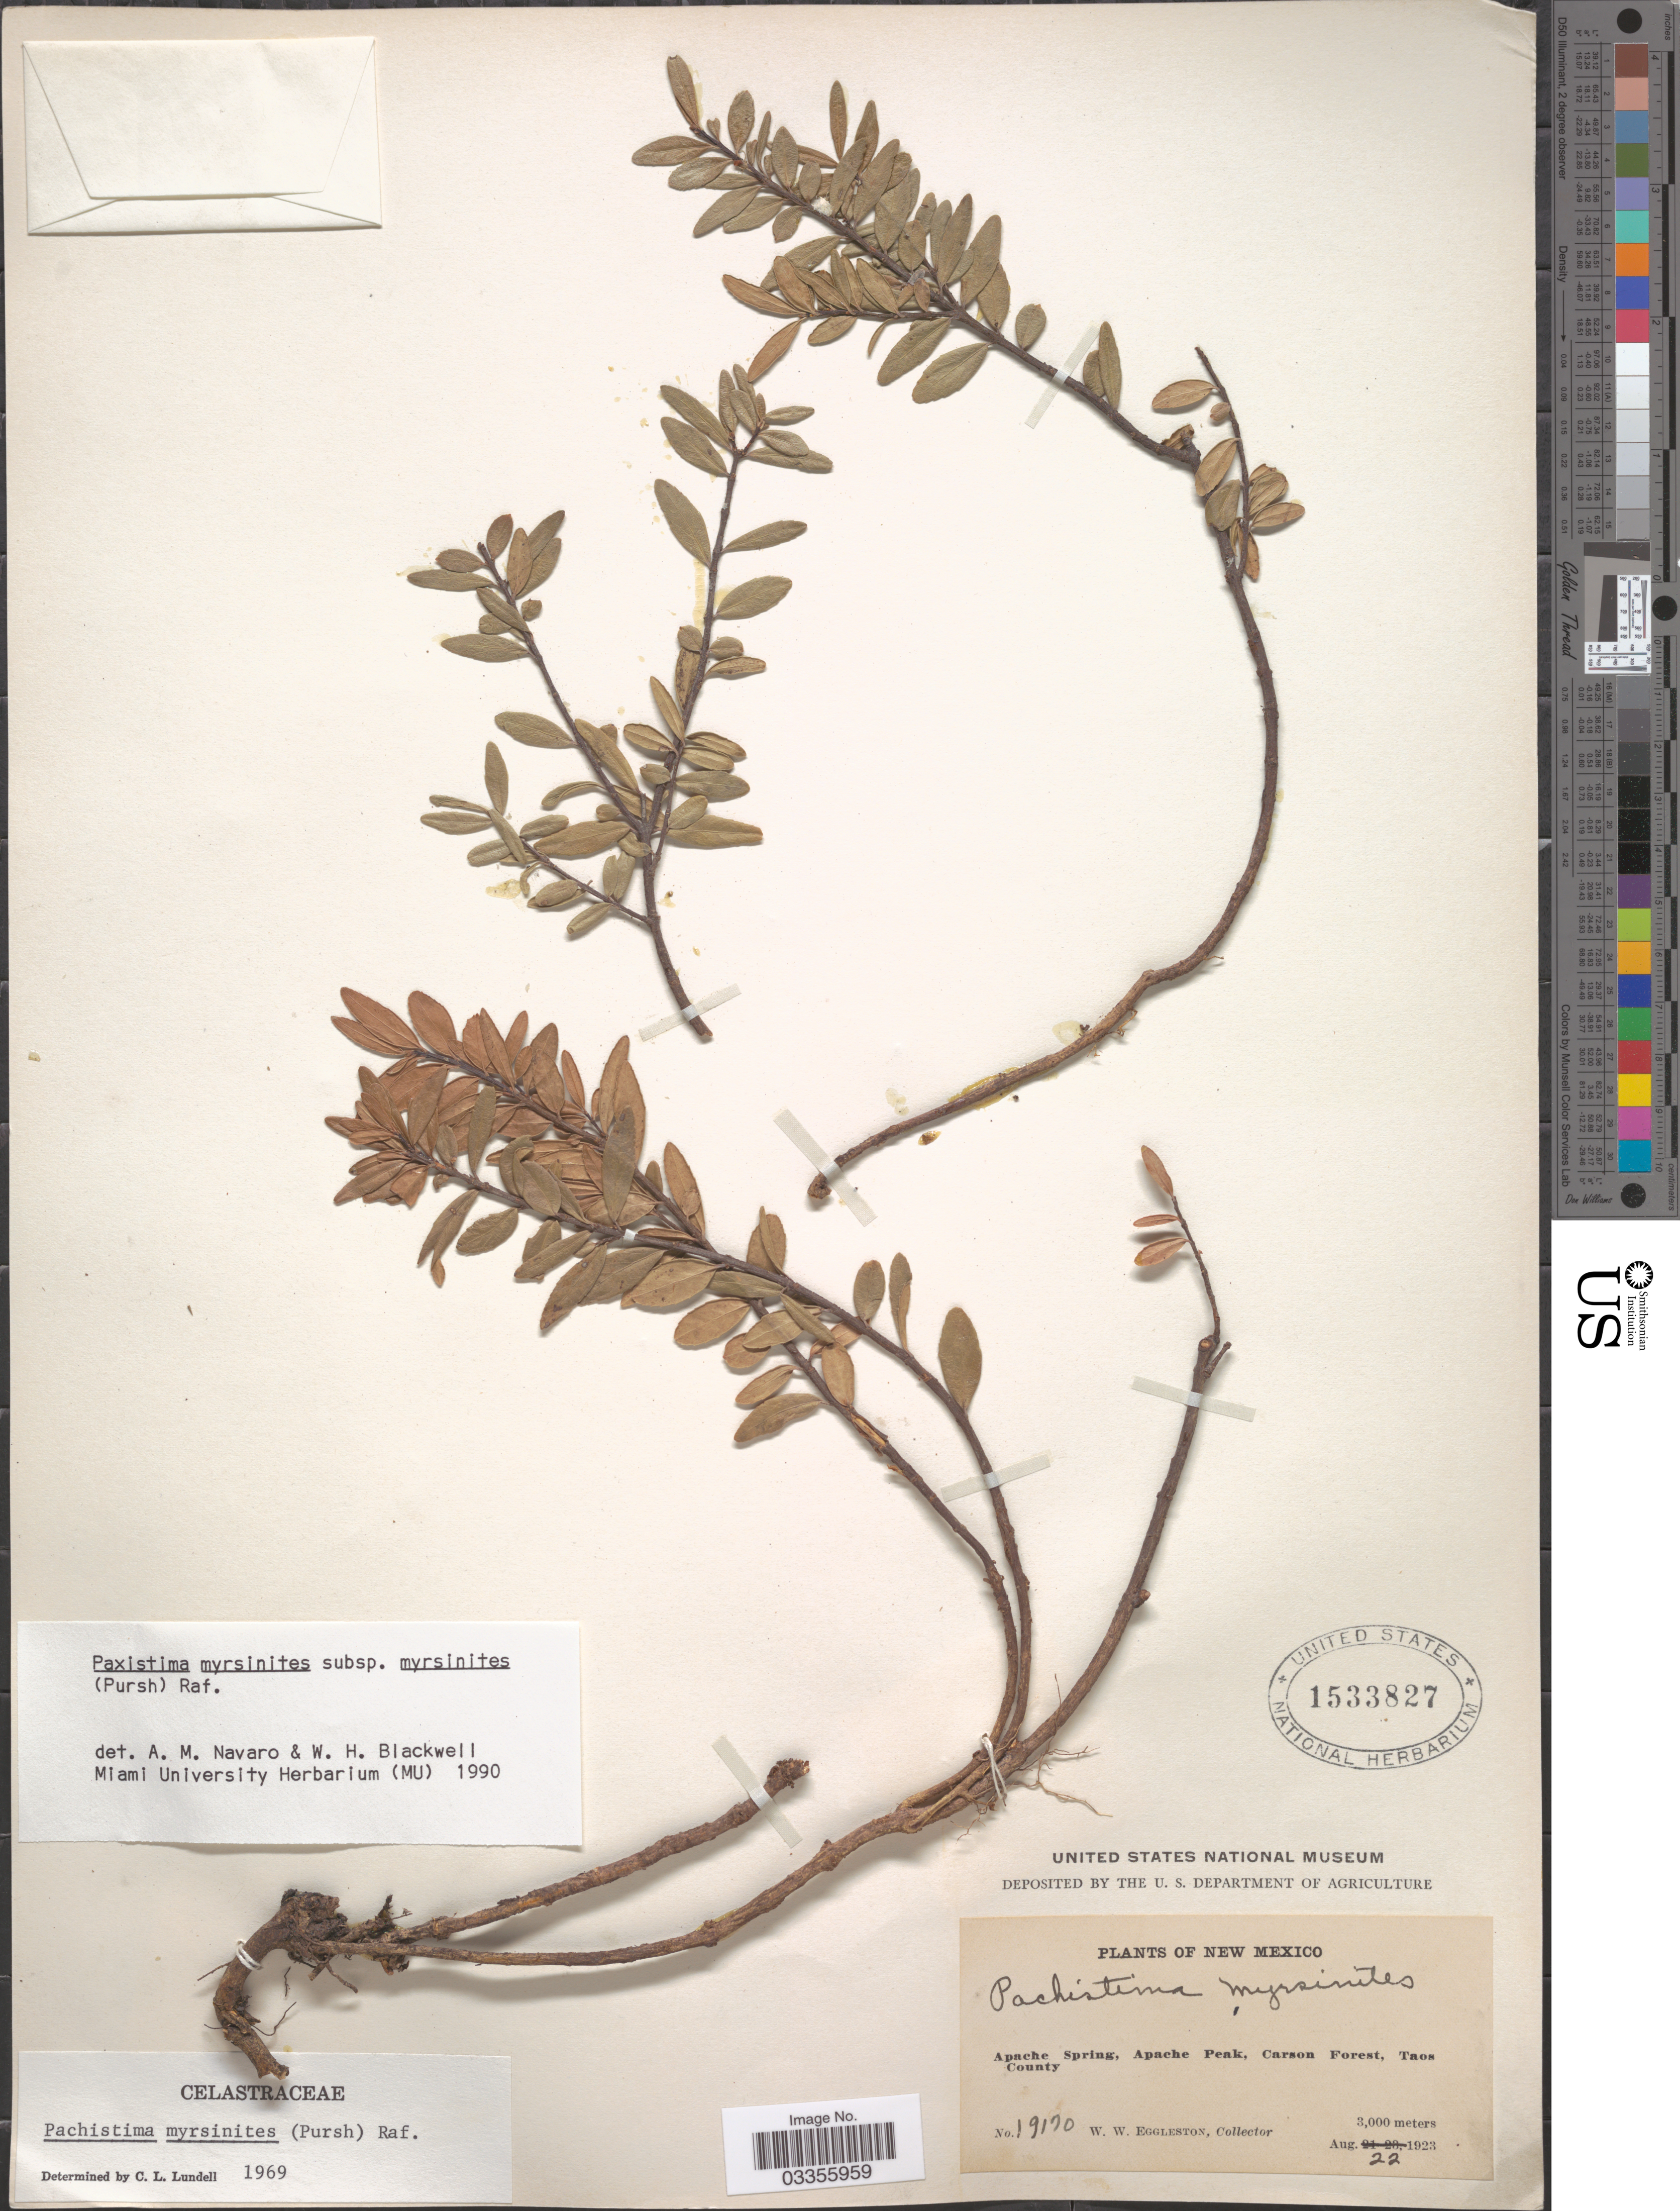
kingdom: Plantae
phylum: Tracheophyta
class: Magnoliopsida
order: Celastrales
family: Celastraceae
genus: Paxistima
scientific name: Paxistima myrsinites subsp. myrsinites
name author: (Pursh) Raf.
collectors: W. W. Eggleston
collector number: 19170*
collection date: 1923-08-22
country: United States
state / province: New Mexico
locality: Apache Spring, Apache Peak, Carson Forest, Taos County.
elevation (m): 3000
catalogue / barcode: US 1533827